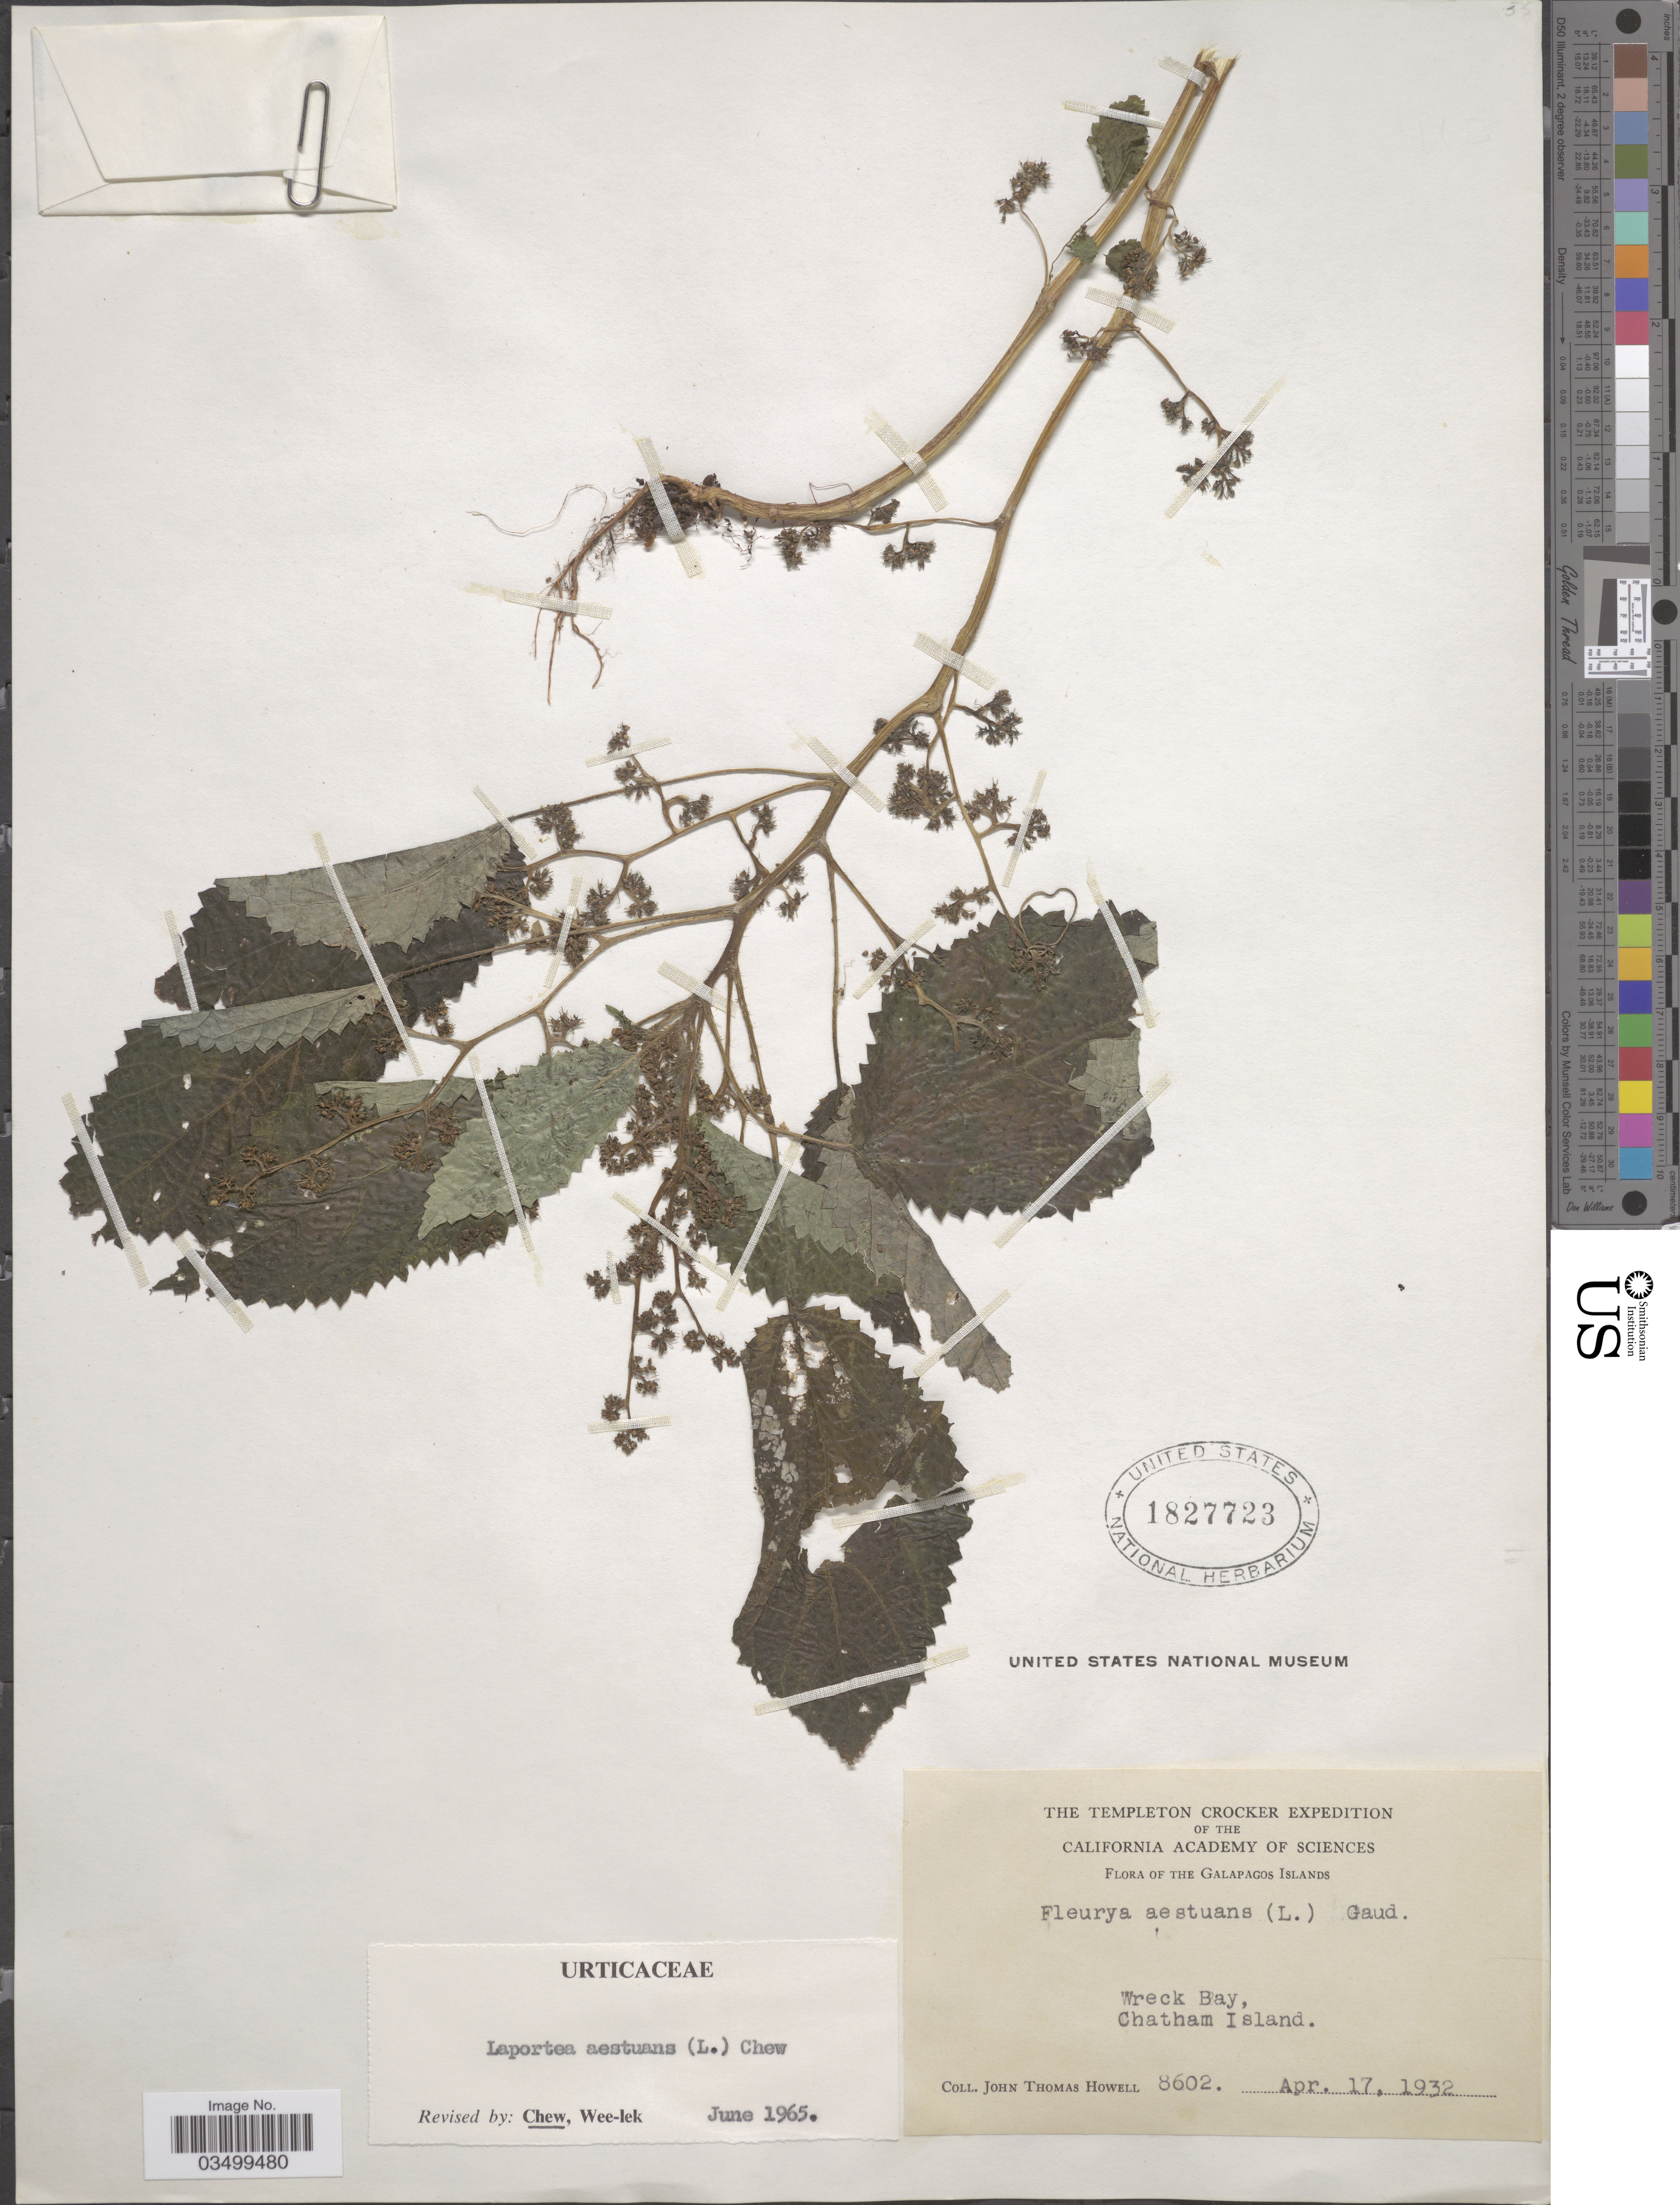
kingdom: Plantae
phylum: Tracheophyta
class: Magnoliopsida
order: Rosales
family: Urticaceae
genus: Laportea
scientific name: Laportea aestuans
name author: (L.) Chew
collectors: J. T. Howell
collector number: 8602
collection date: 1932-04-17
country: Ecuador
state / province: Colón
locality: Galapagos Islands. Wreck bay, Chatham Island.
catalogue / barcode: US 1827723